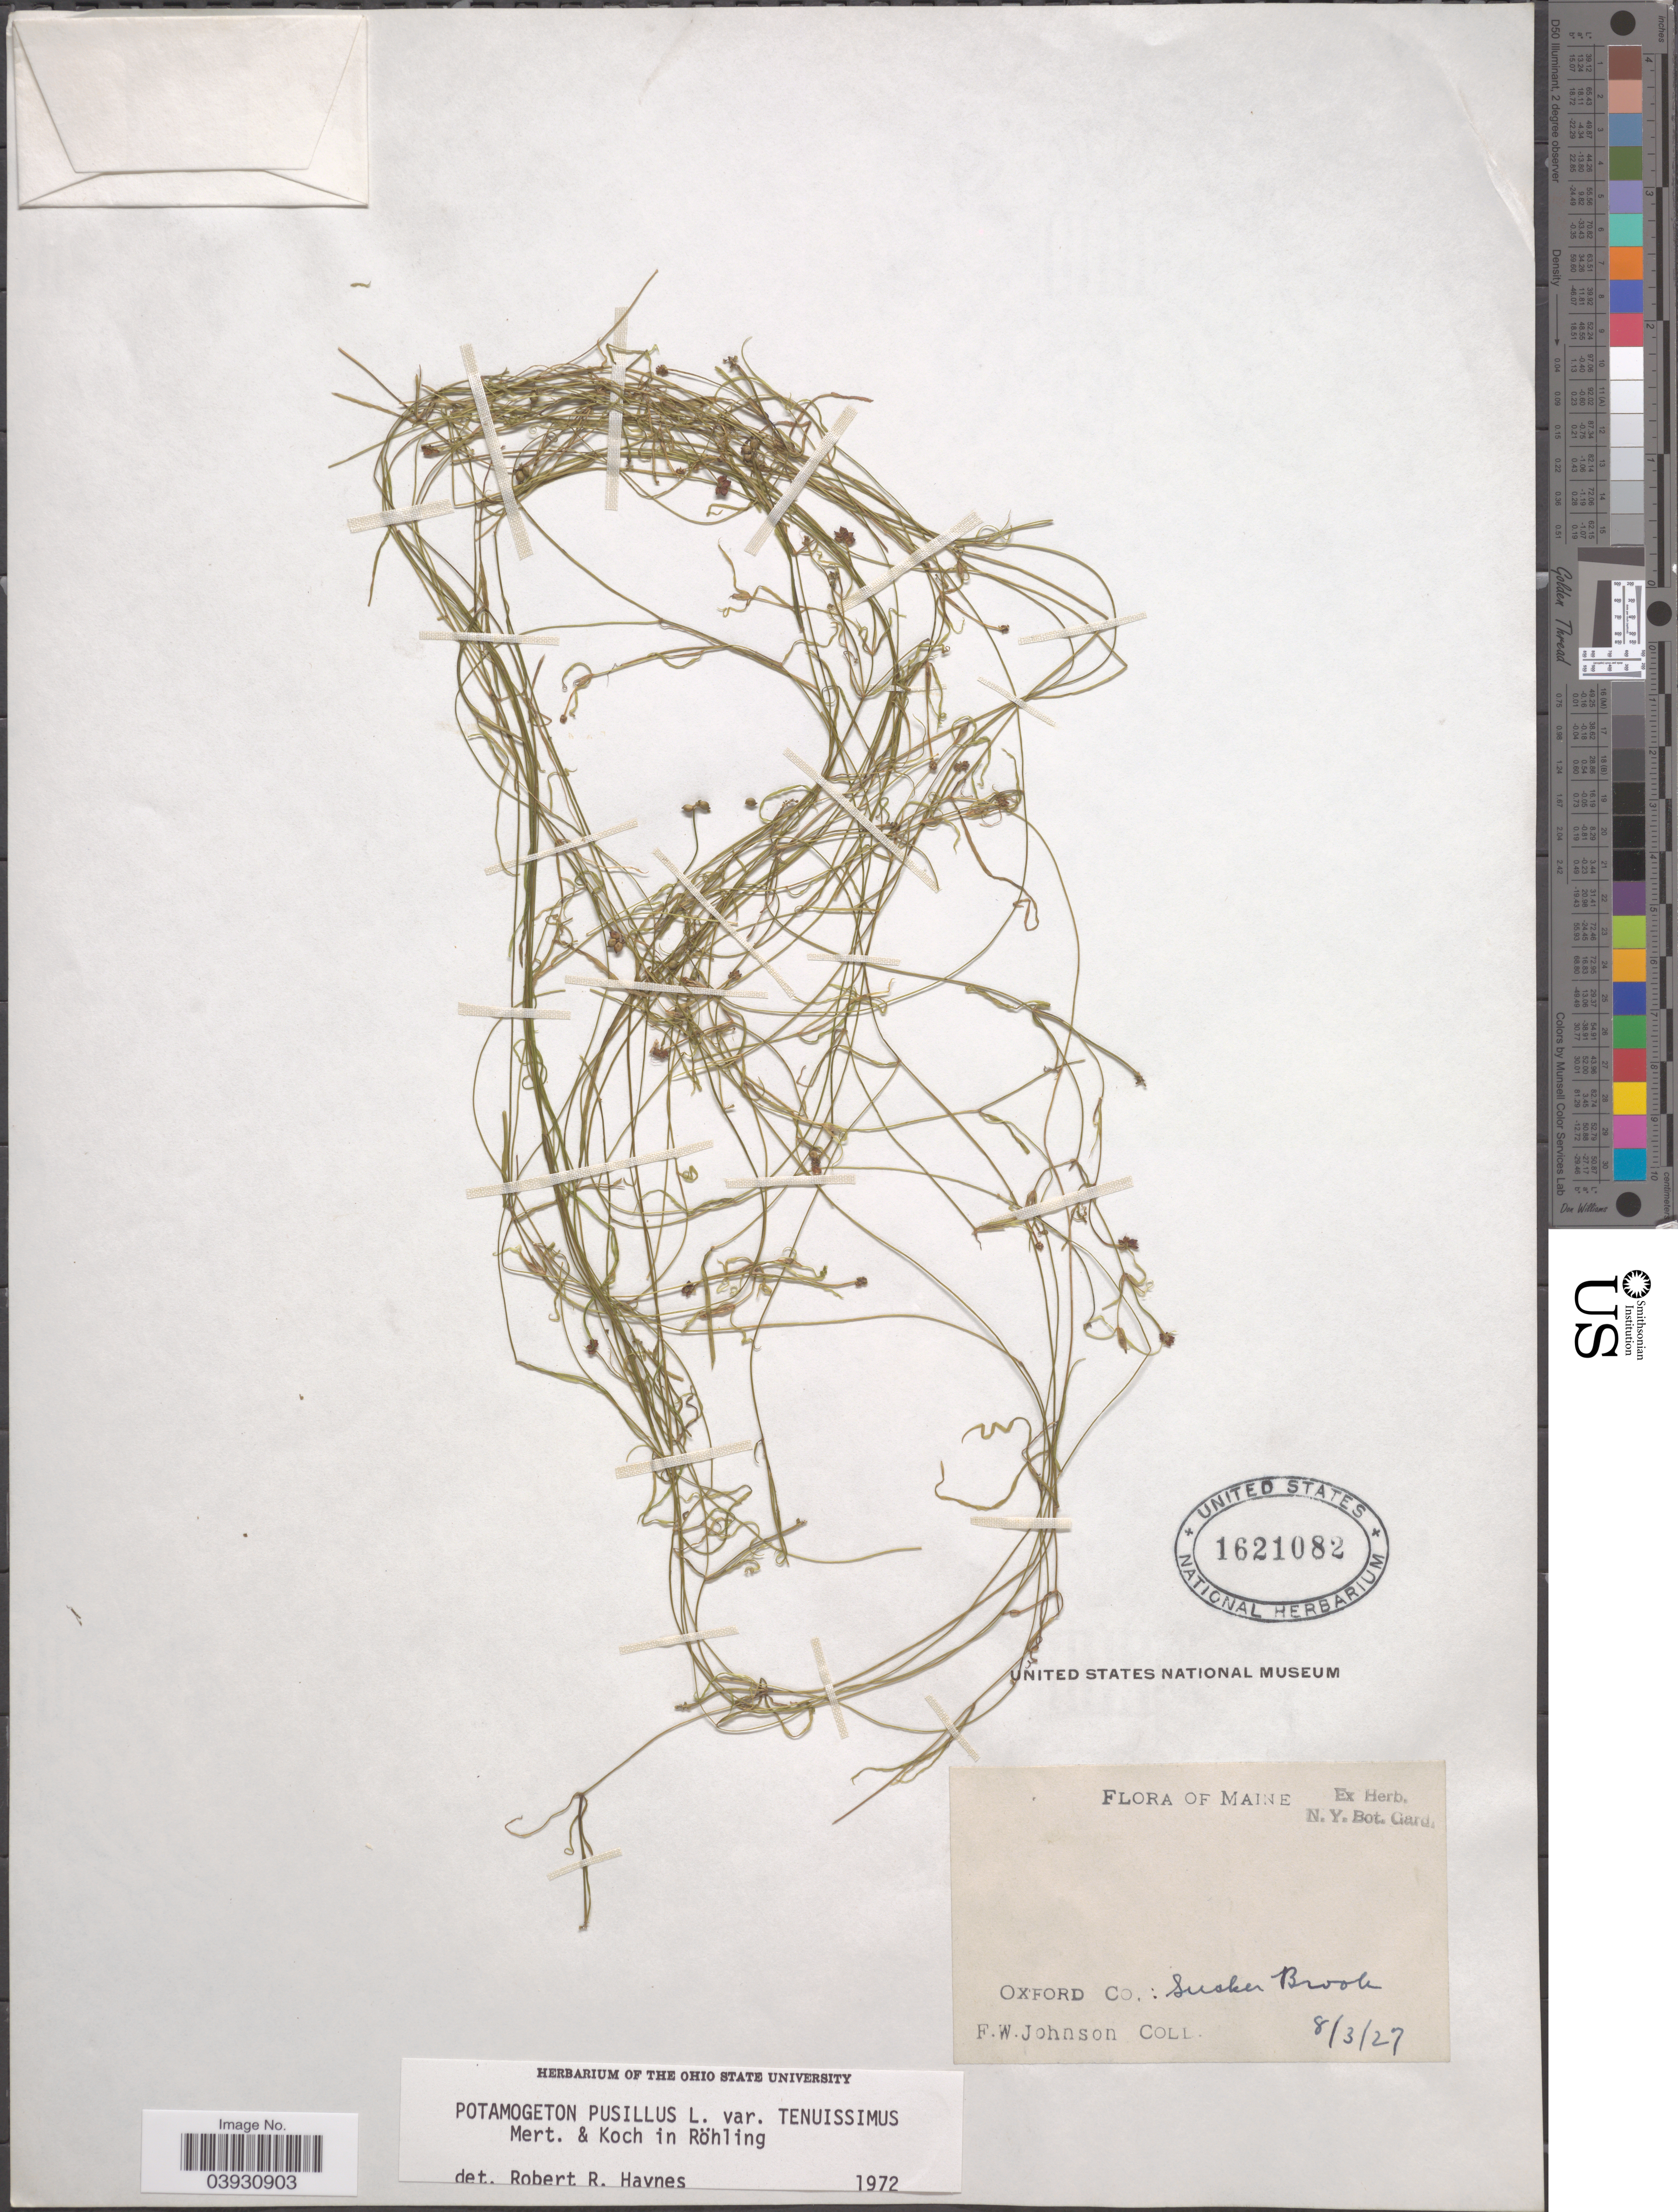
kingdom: Plantae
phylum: Tracheophyta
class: Liliopsida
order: Alismatales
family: Potamogetonaceae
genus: Potamogeton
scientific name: Potamogeton pusillus subsp. tenuissimus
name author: Mert. & W.D.J. Koch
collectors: F. W. Johnson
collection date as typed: Transcribed d/m/y: 3/8/27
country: United States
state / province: Maine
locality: Oxford Co.: Sucker Brook.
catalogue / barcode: US 1621082